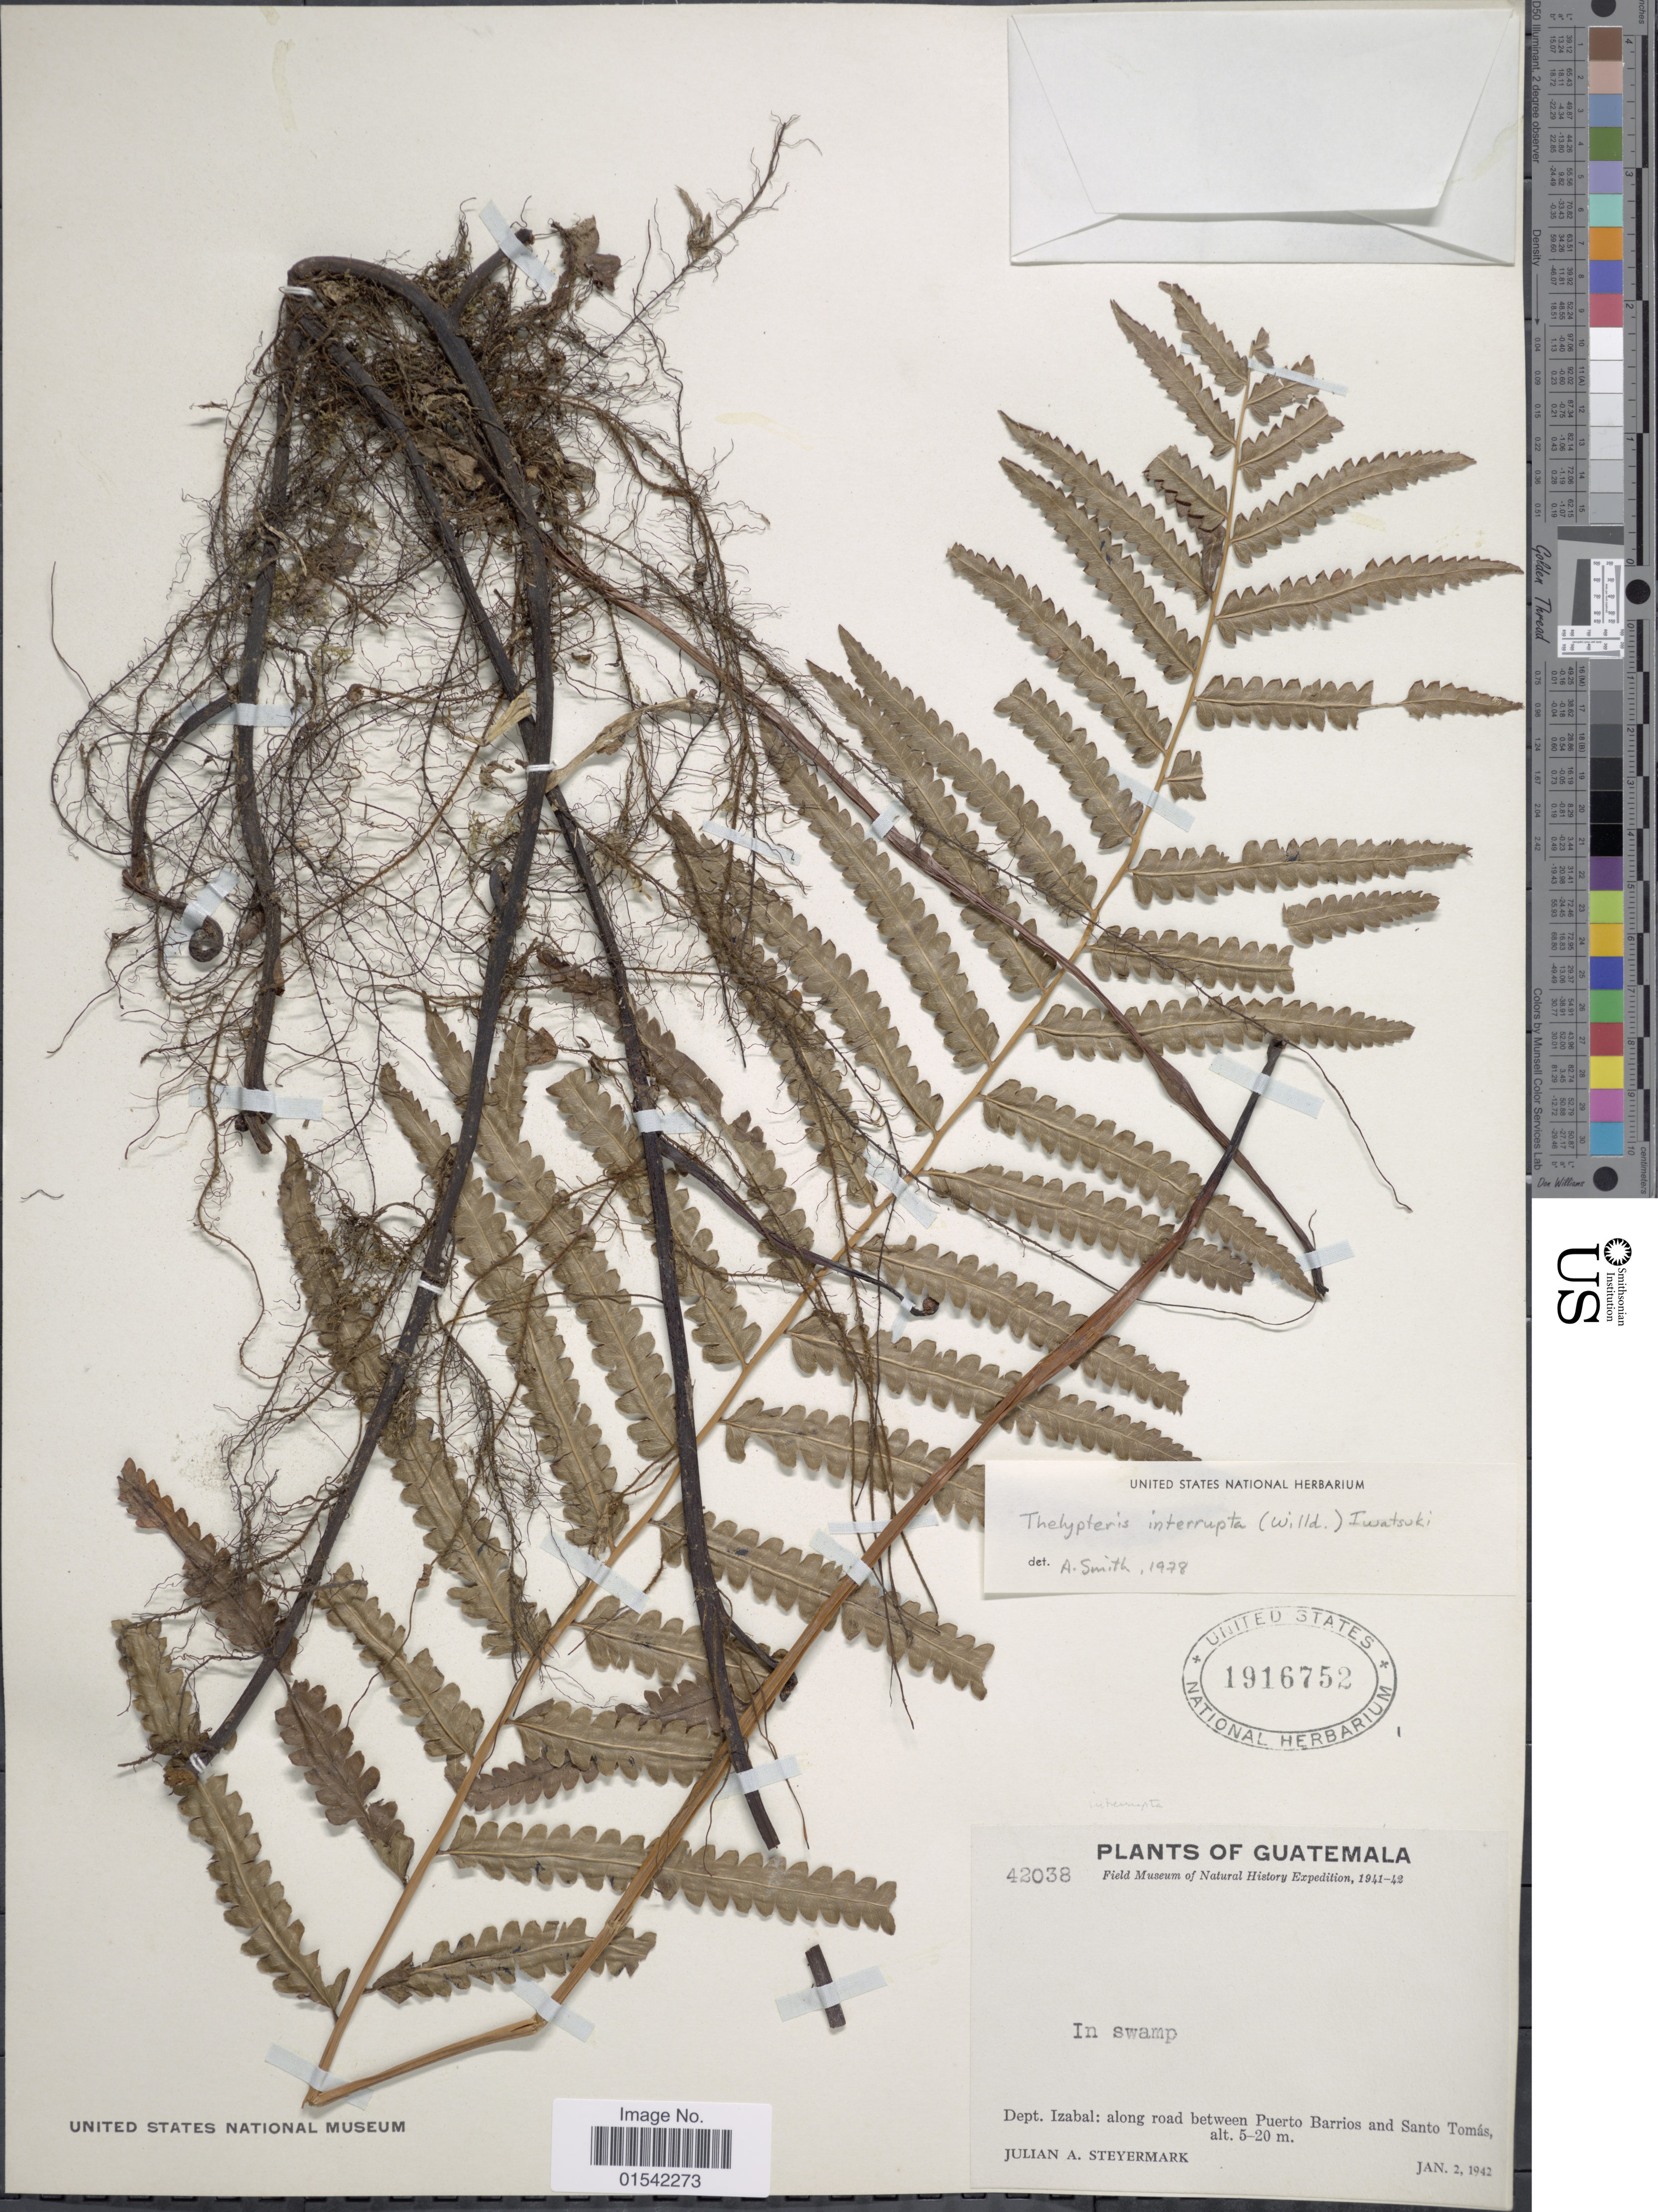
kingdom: Plantae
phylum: Tracheophyta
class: Polypodiopsida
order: Polypodiales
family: Thelypteridaceae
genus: Cyclosorus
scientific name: Cyclosorus interruptus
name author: (Willd.) H. Itô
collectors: J. Steyermark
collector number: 42038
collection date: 1942-01-02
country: Guatemala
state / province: Izabal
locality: Along road between Puerto Barrios and Santo Tomás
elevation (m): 5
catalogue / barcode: US 1916752